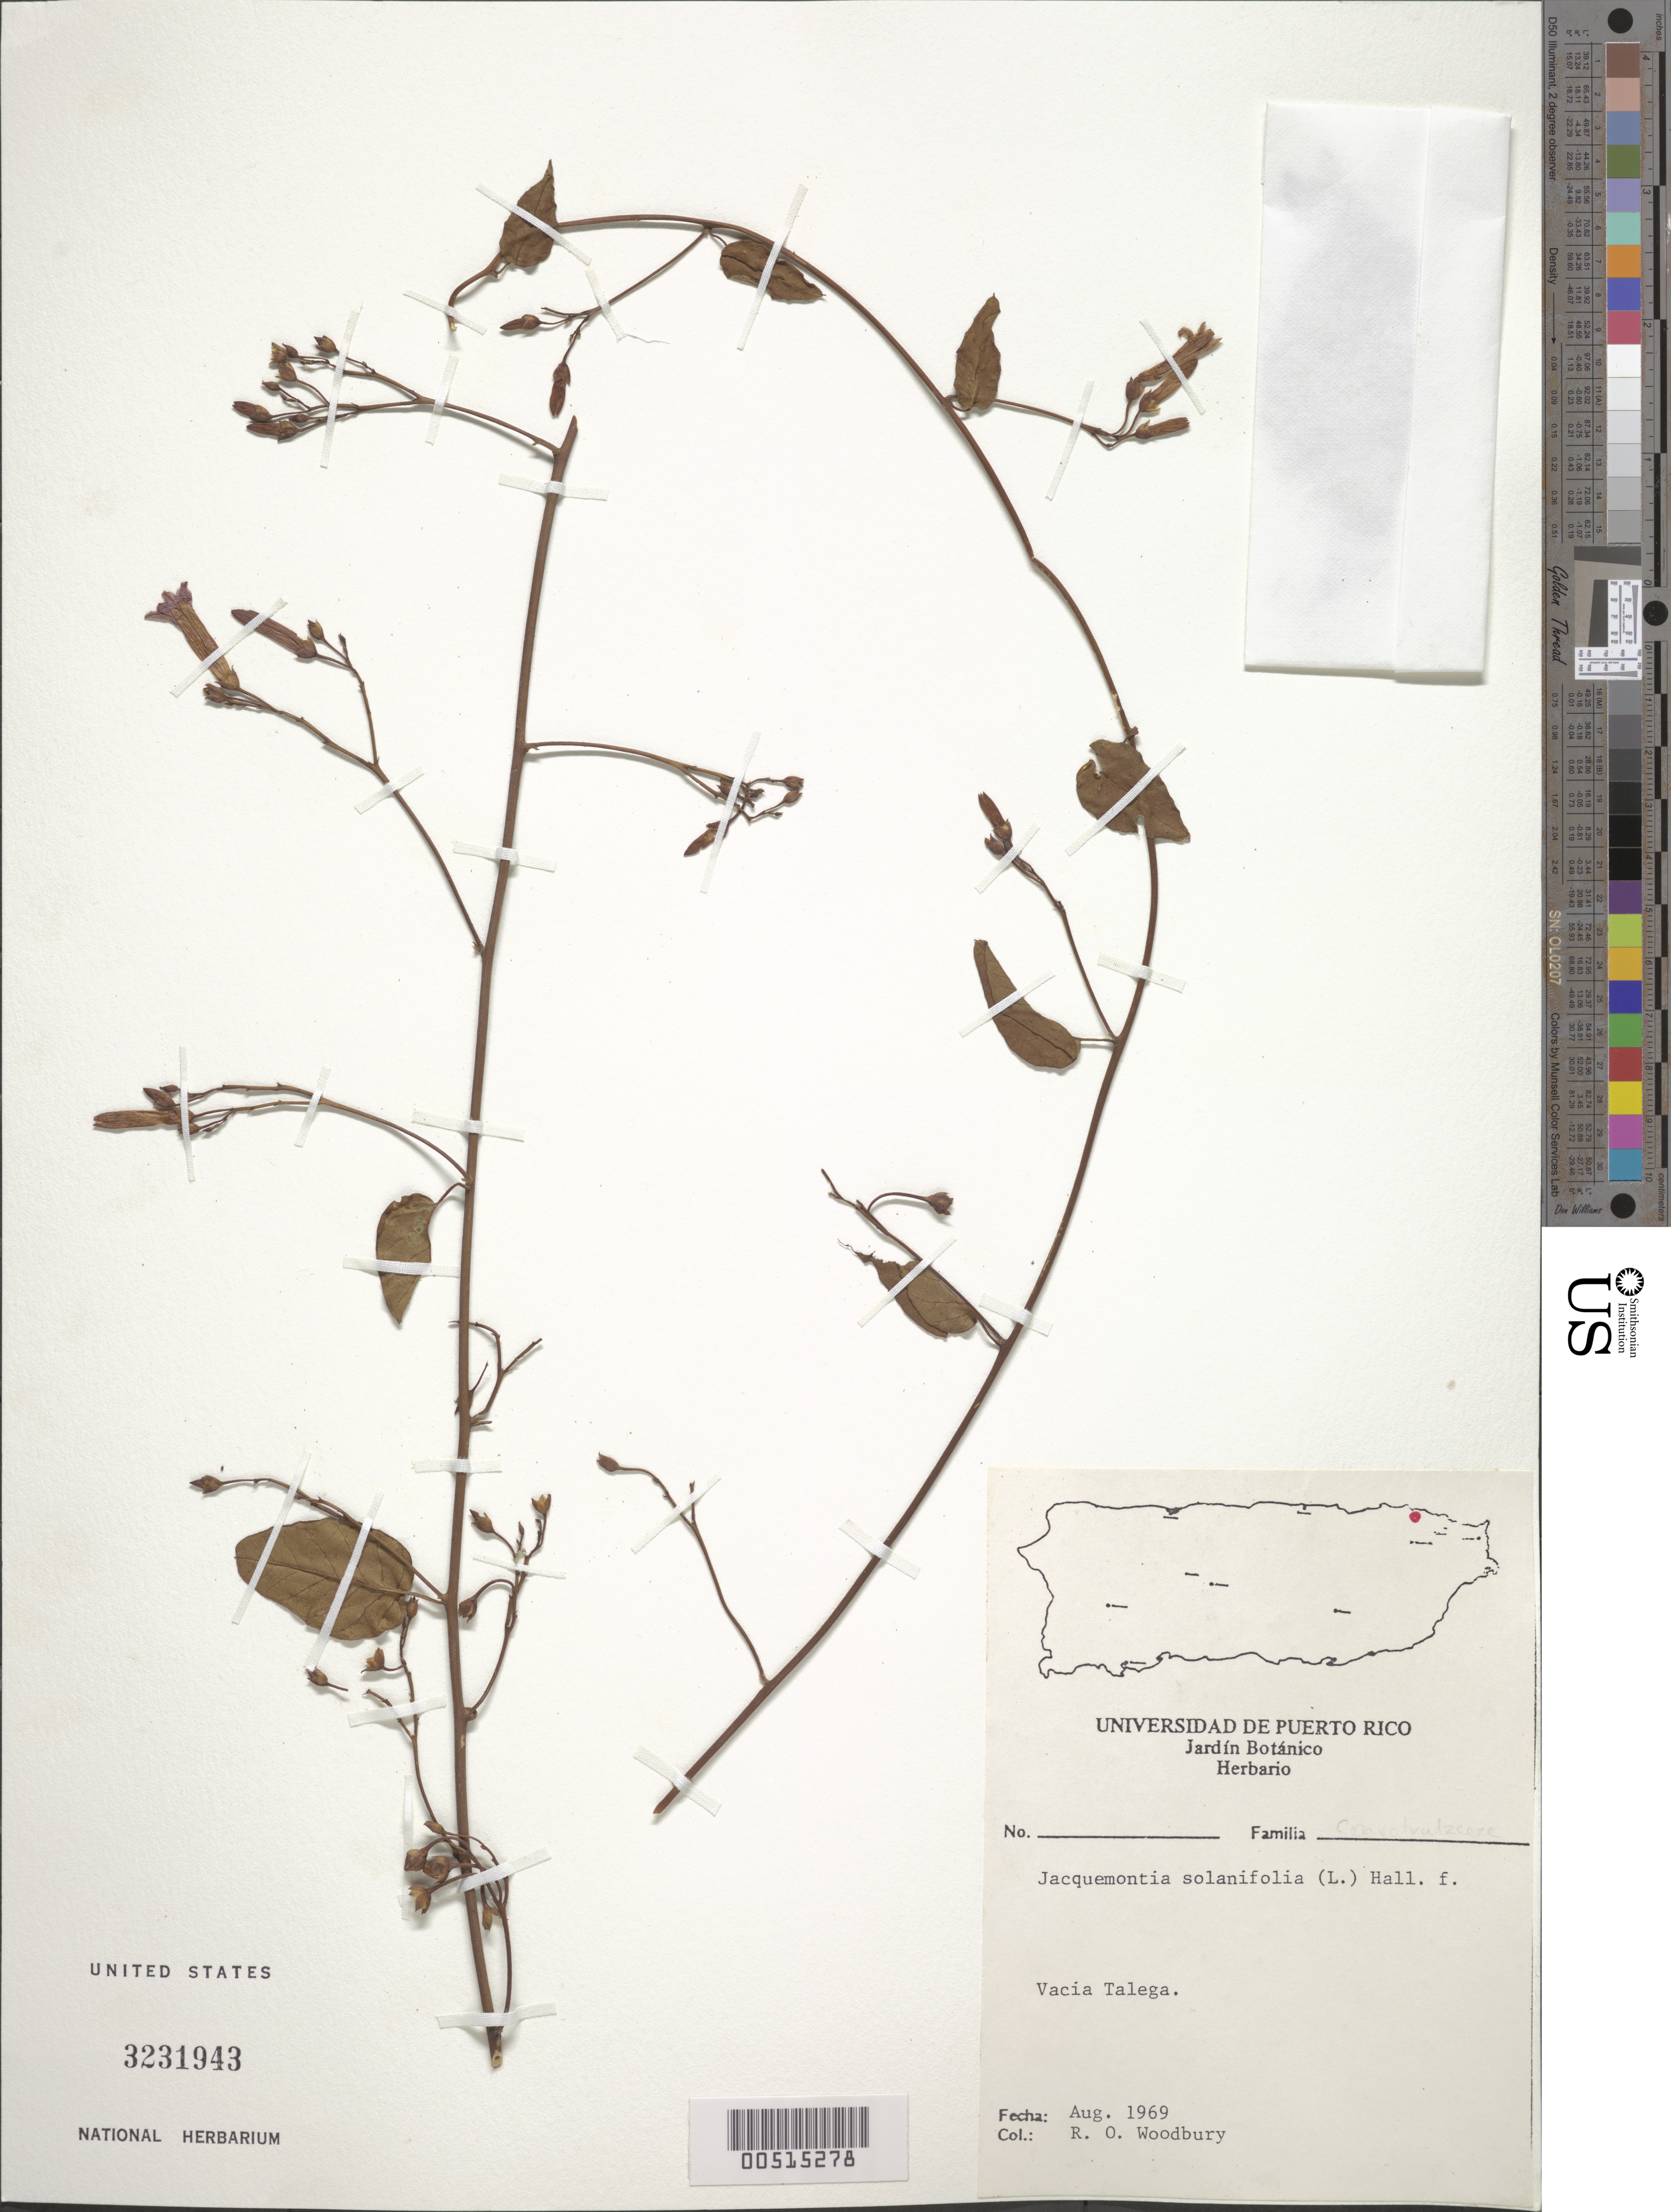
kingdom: Plantae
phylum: Tracheophyta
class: Magnoliopsida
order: Solanales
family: Convolvulaceae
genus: Jacquemontia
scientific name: Jacquemontia solanifolia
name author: (L.) Hallier f.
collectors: R. O. Woodbury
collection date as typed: Aug 1969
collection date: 1969-08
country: Puerto Rico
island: Greater Antilles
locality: Vacia Talega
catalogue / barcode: US 3231943